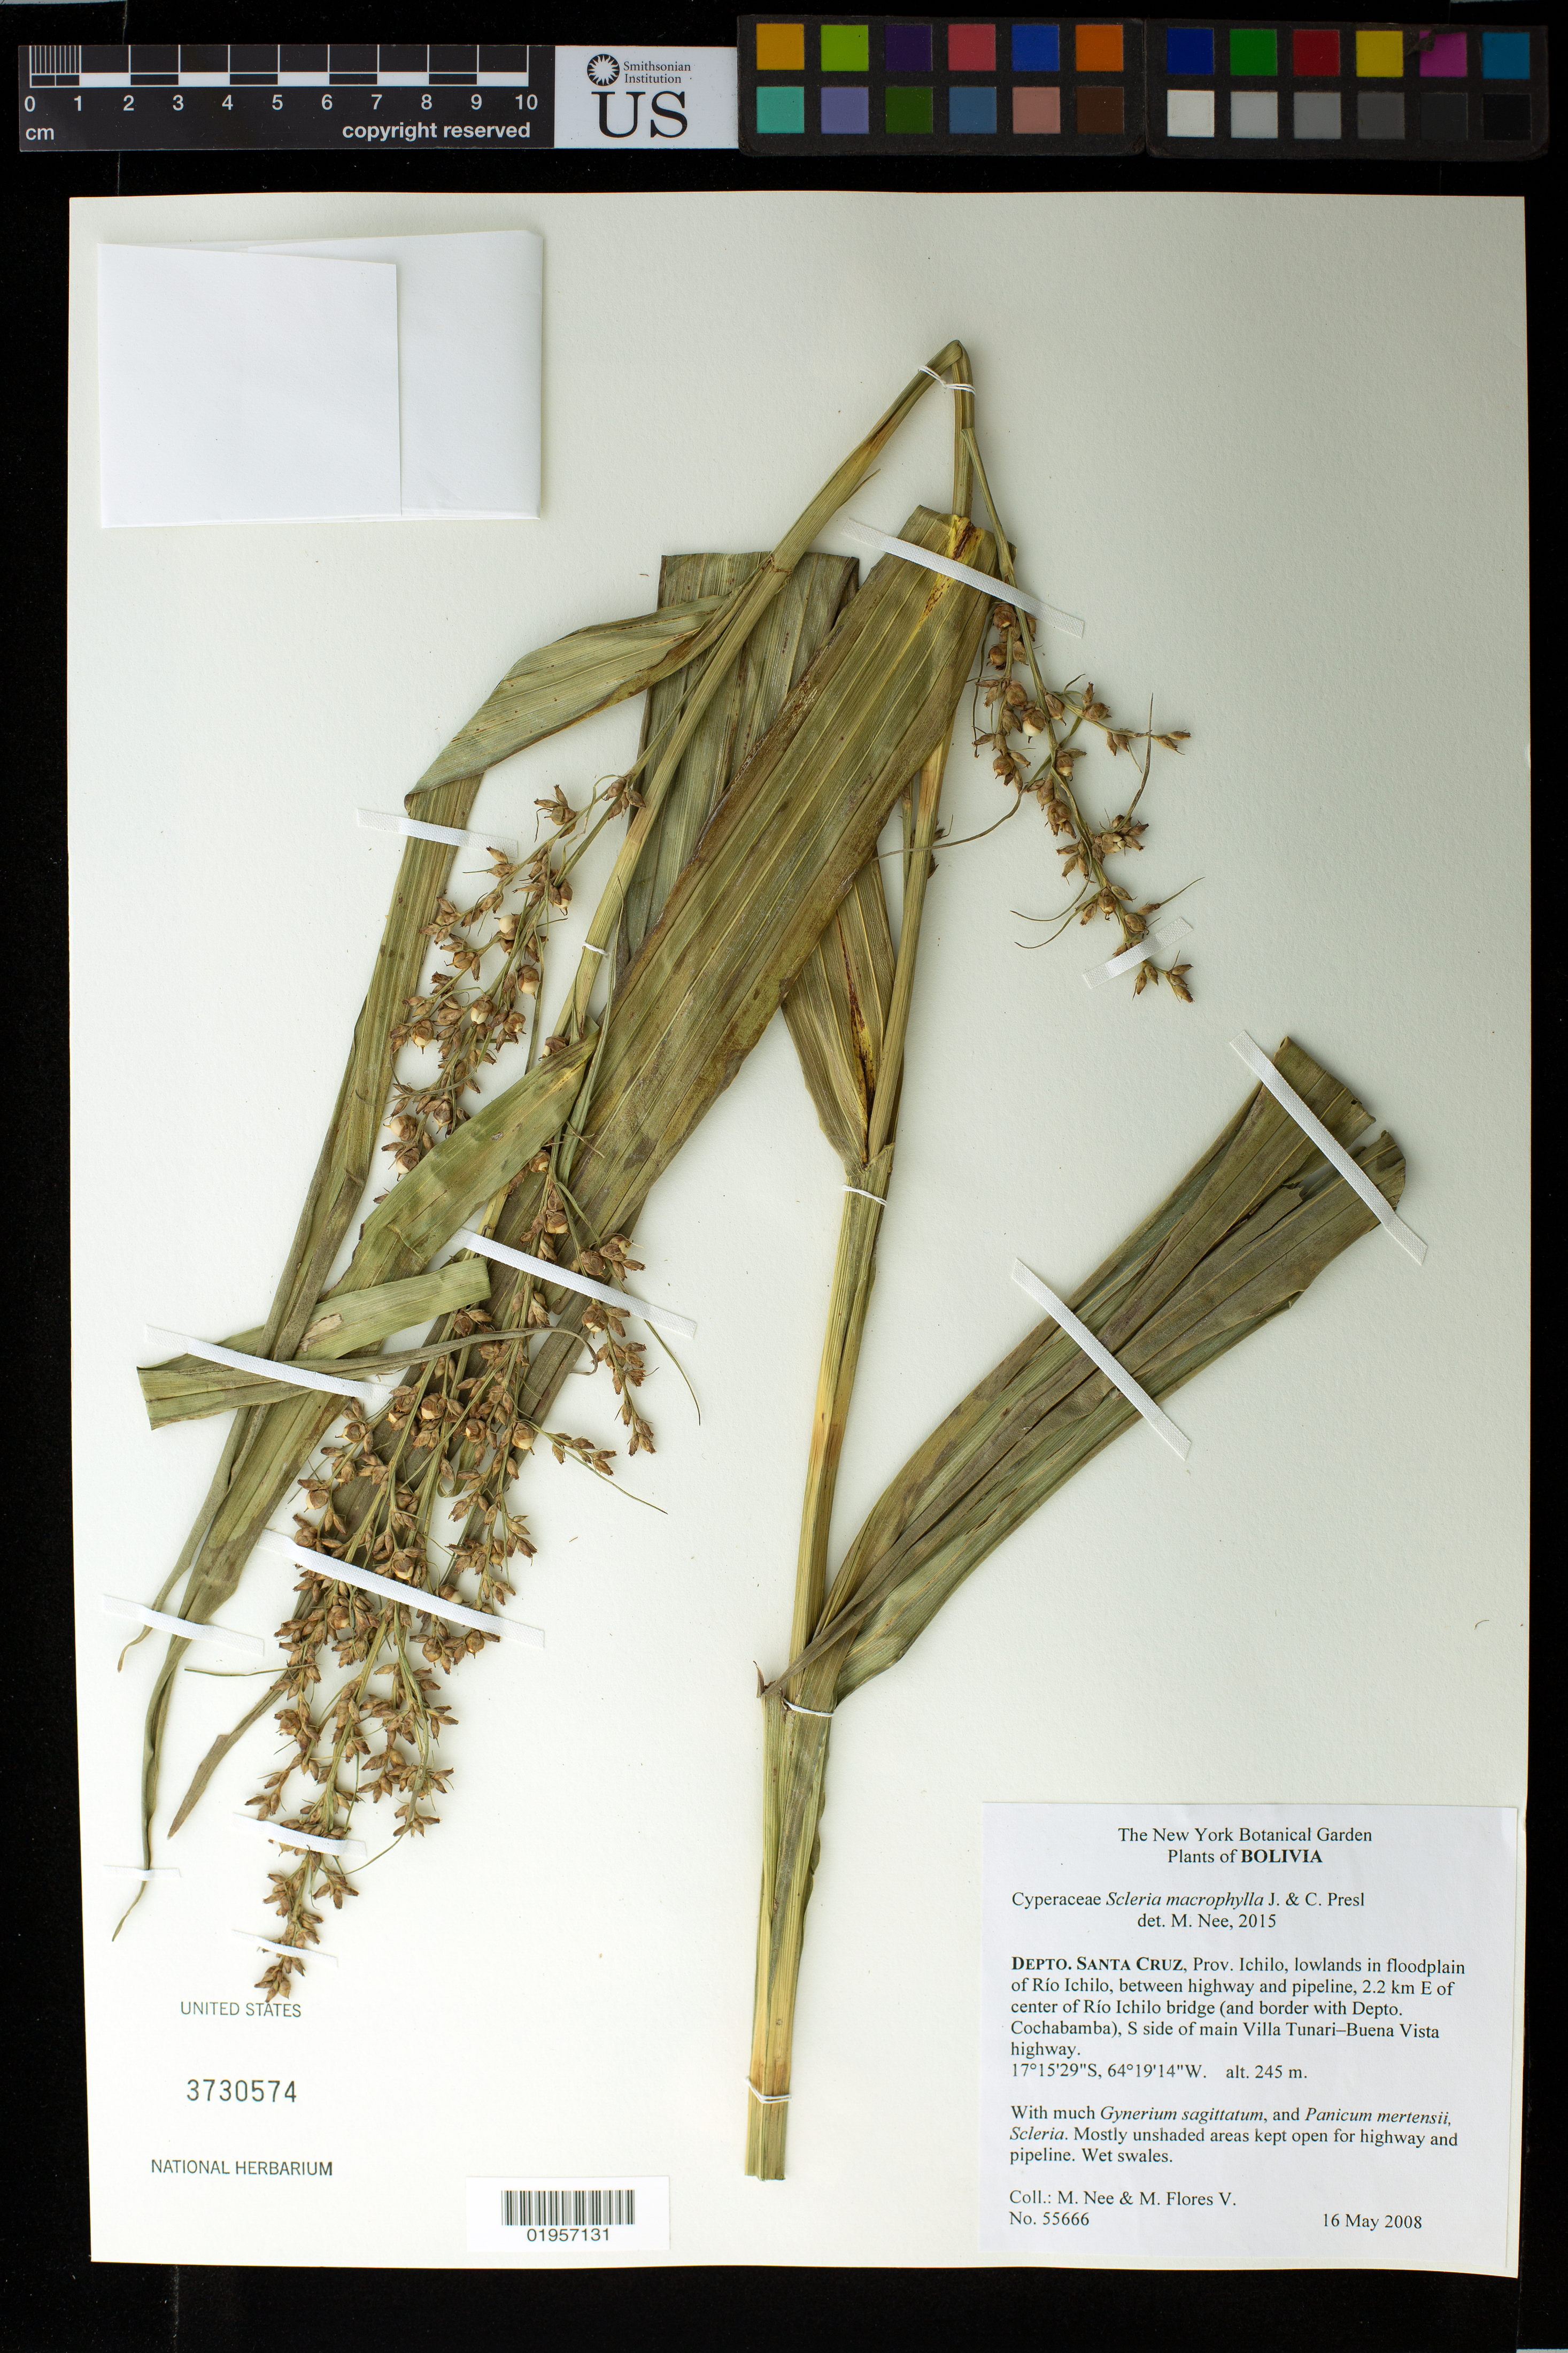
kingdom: Plantae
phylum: Tracheophyta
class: Liliopsida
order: Poales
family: Cyperaceae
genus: Scleria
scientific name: Scleria macrophylla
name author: J. Presl & C. Presl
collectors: M. Nee & V. Flores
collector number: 55666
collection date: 2008-05-16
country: Bolivia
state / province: Santa Cruz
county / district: Ichilo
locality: Rio Ichilo between Hwy and pipeline, 2.2 km E of center of Rio Ichilo bridge ( and border with Dept. Cochabamba), S side of main Villa Tunari- Buena Vista Hwy.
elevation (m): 245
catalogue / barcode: US 3730574